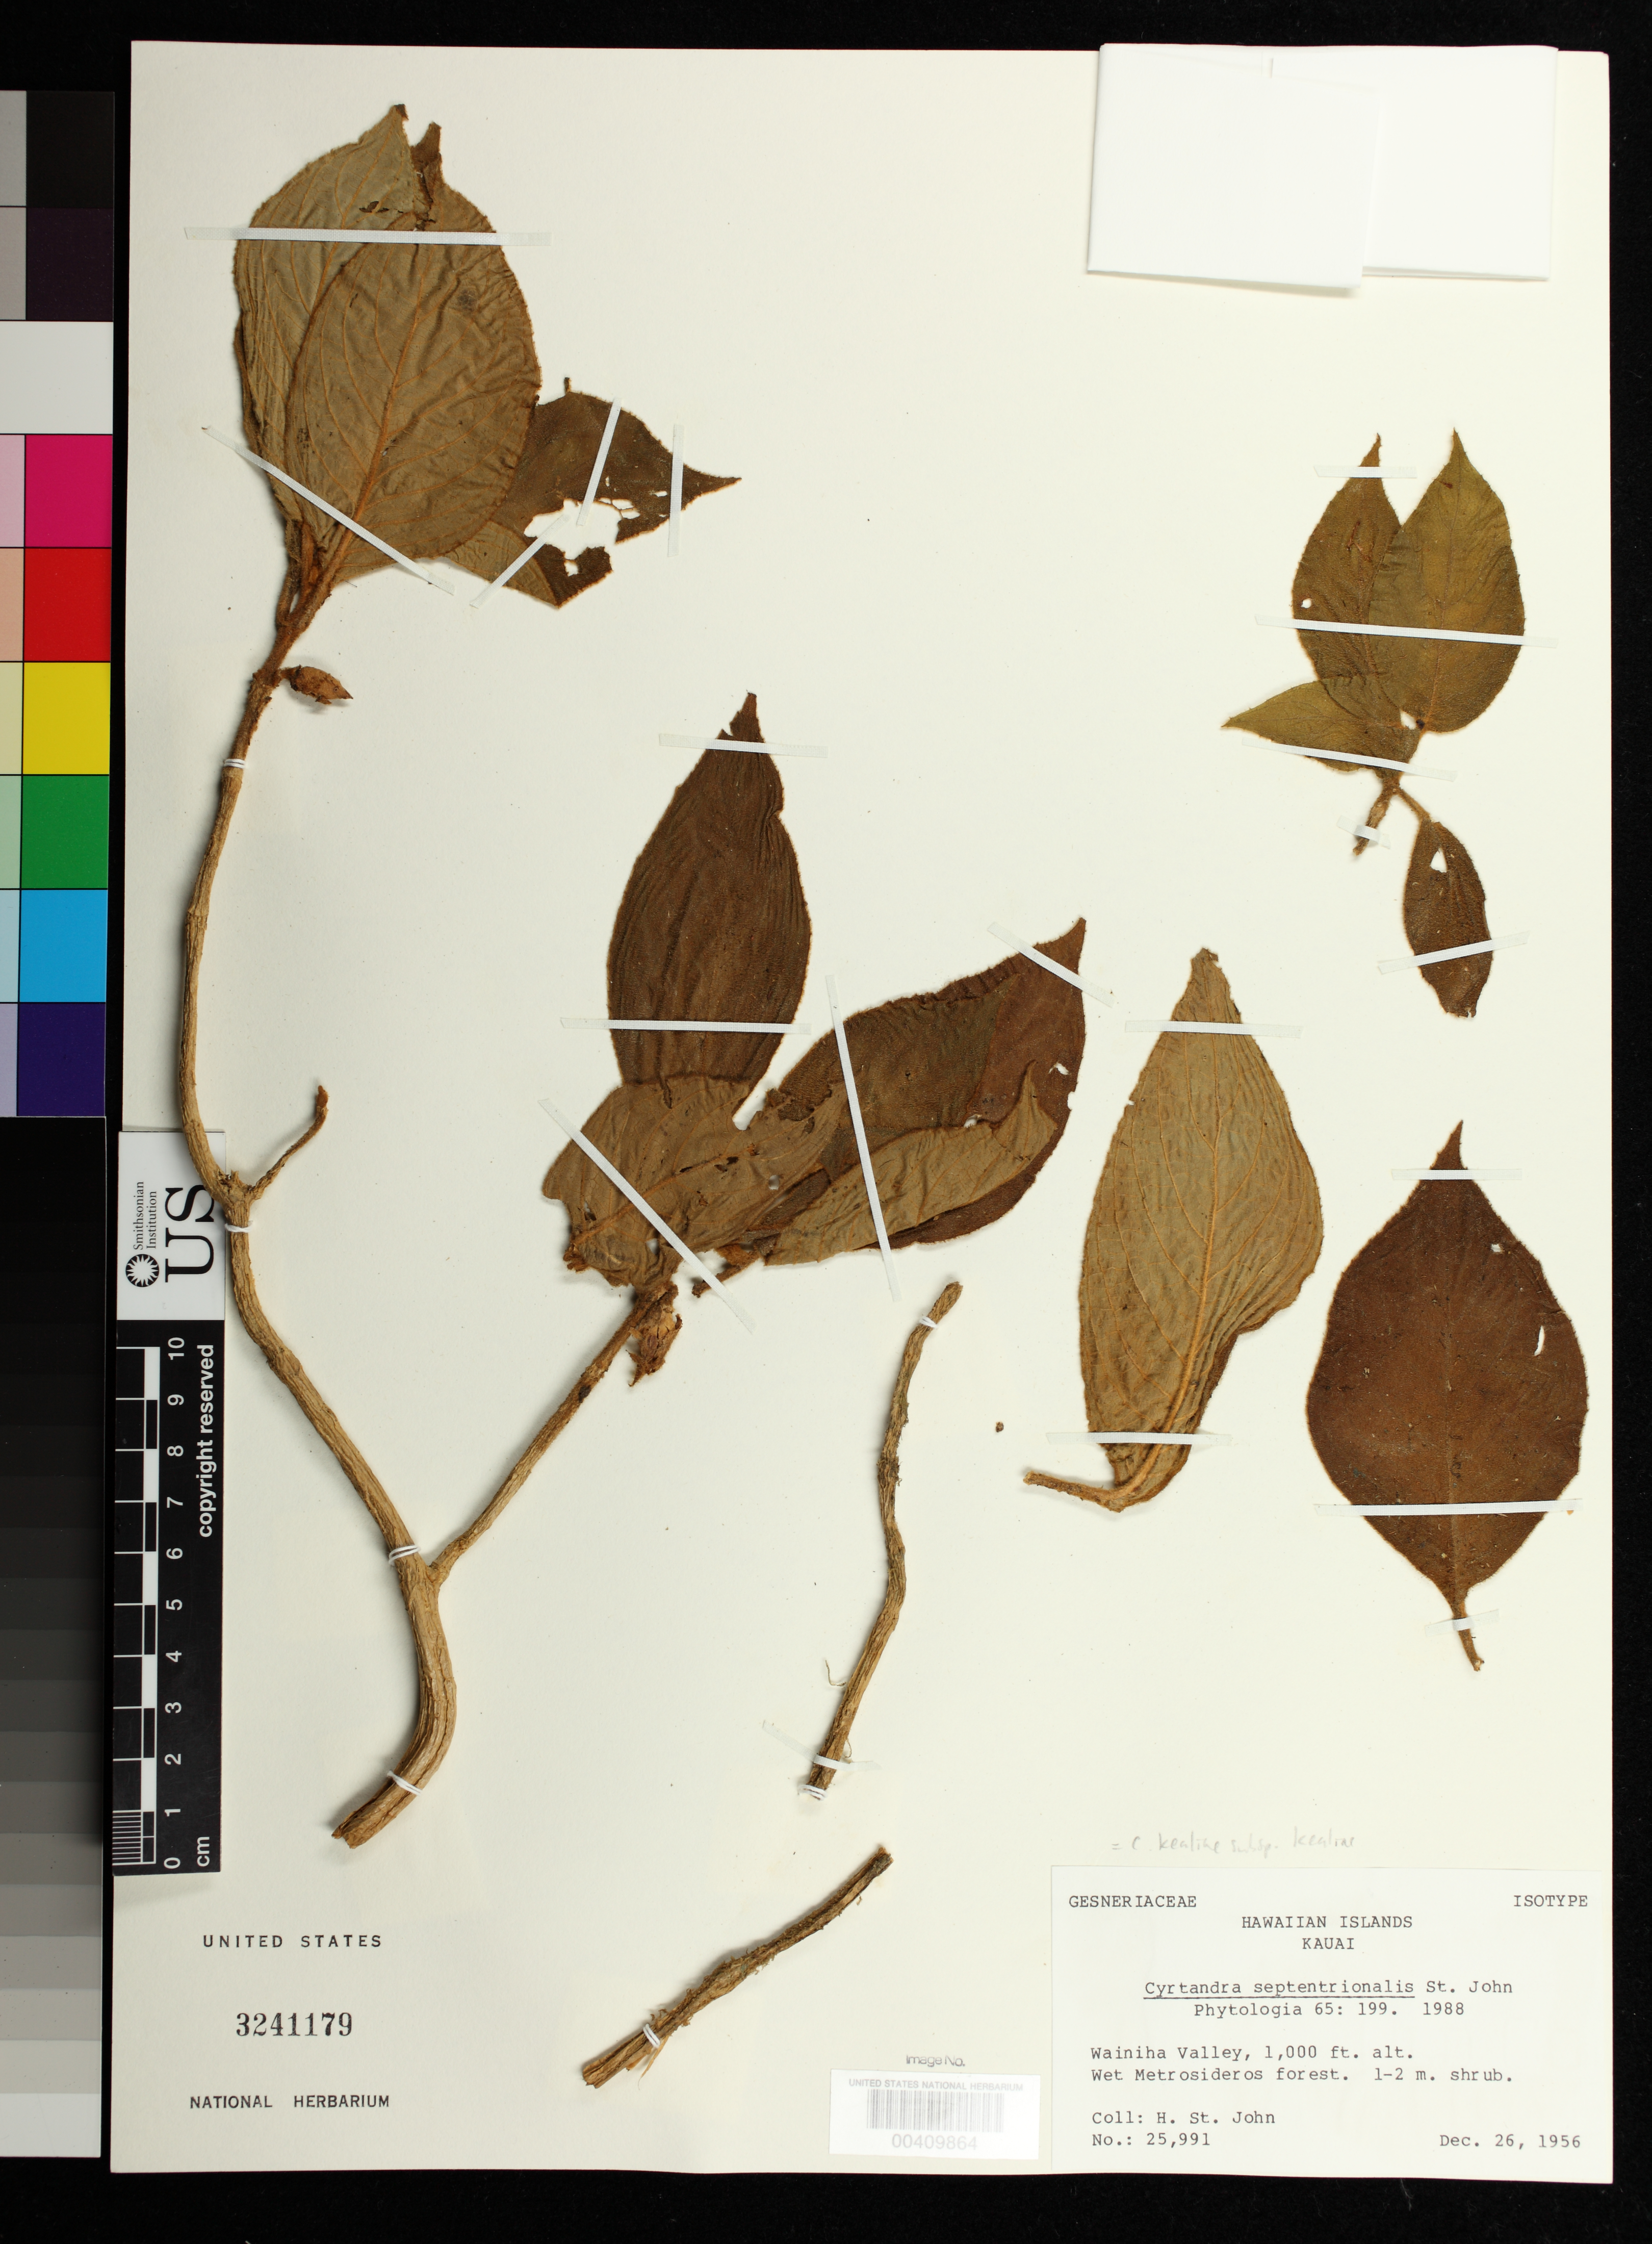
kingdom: Plantae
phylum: Tracheophyta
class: Magnoliopsida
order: Lamiales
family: Gesneriaceae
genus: Cyrtandra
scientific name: Cyrtandra septentrionalis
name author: H. St. John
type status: Isotype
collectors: H. St. John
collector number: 25991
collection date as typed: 26 Dec 1956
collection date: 1956-12-26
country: United States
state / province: Hawaii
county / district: Kauai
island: Kaua'i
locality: Wainiha Valley.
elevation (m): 305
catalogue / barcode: US 3241179